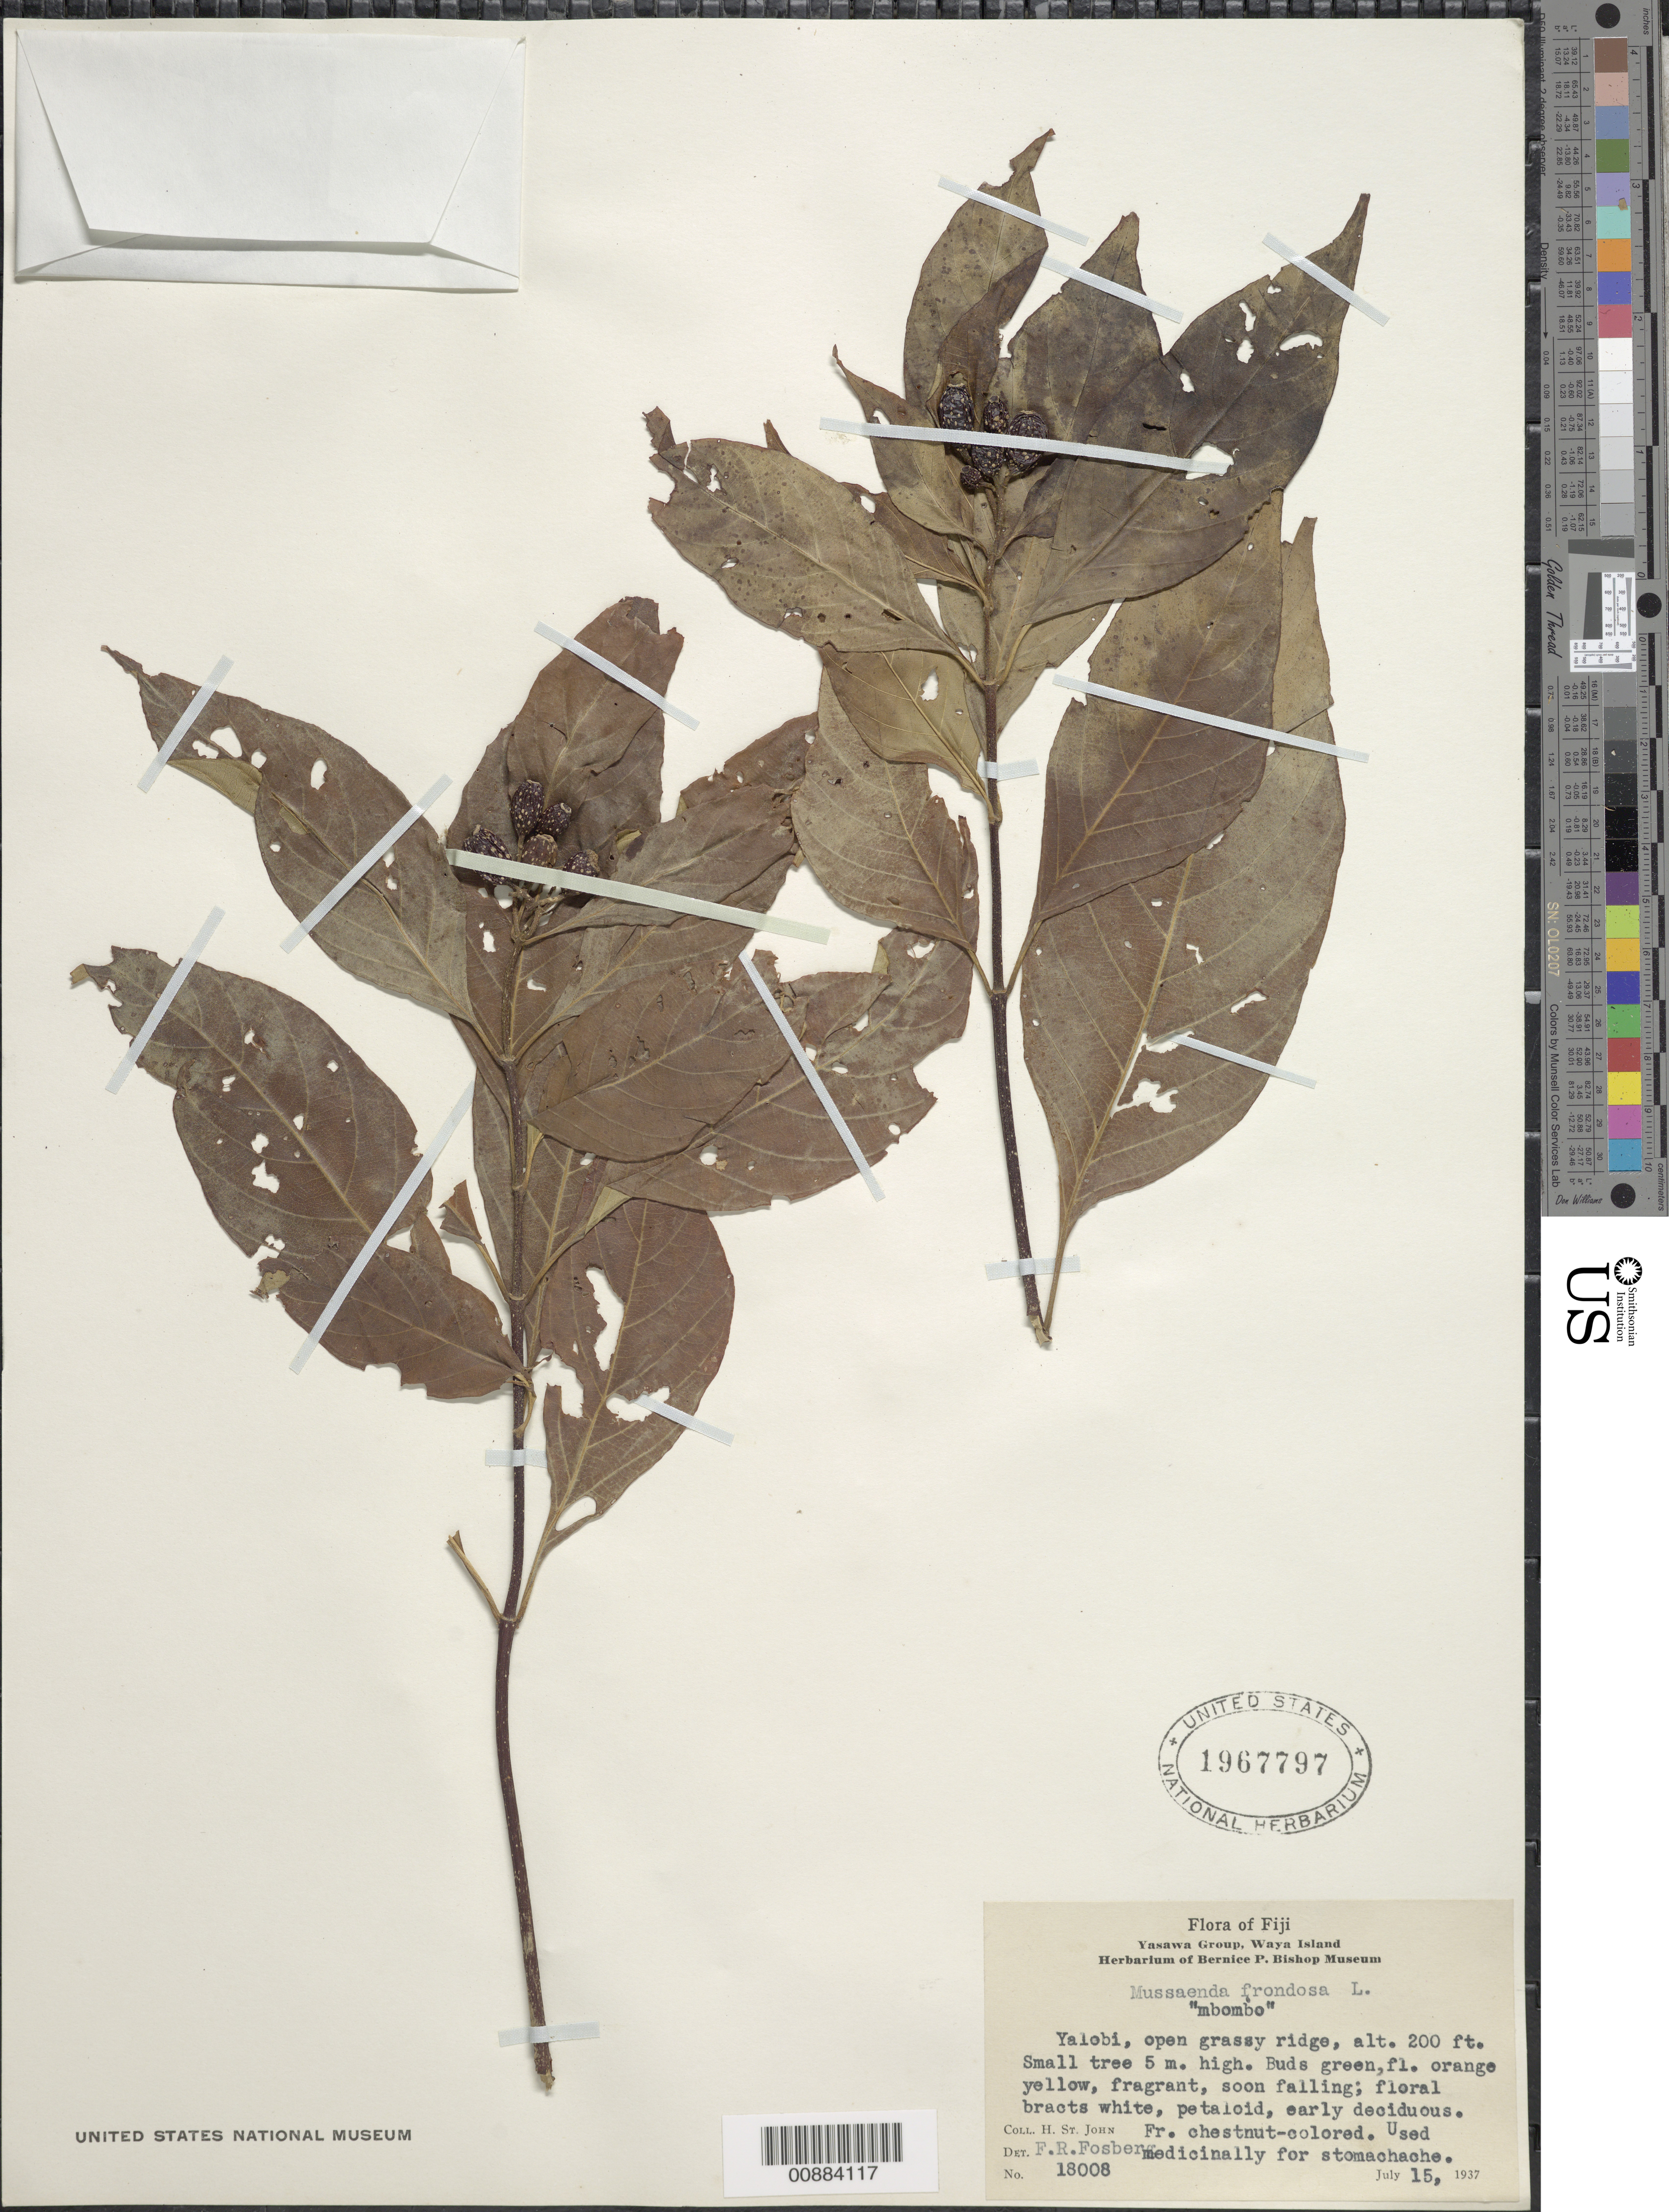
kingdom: Plantae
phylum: Tracheophyta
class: Magnoliopsida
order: Gentianales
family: Rubiaceae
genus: Mussaenda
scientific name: Mussaenda frondosa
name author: L.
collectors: F. R. Fosberg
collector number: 18008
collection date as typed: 15 Jul 1937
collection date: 1937-07-15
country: Fiji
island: Waya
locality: Yalobi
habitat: open grassy ridge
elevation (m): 61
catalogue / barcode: US 1967797